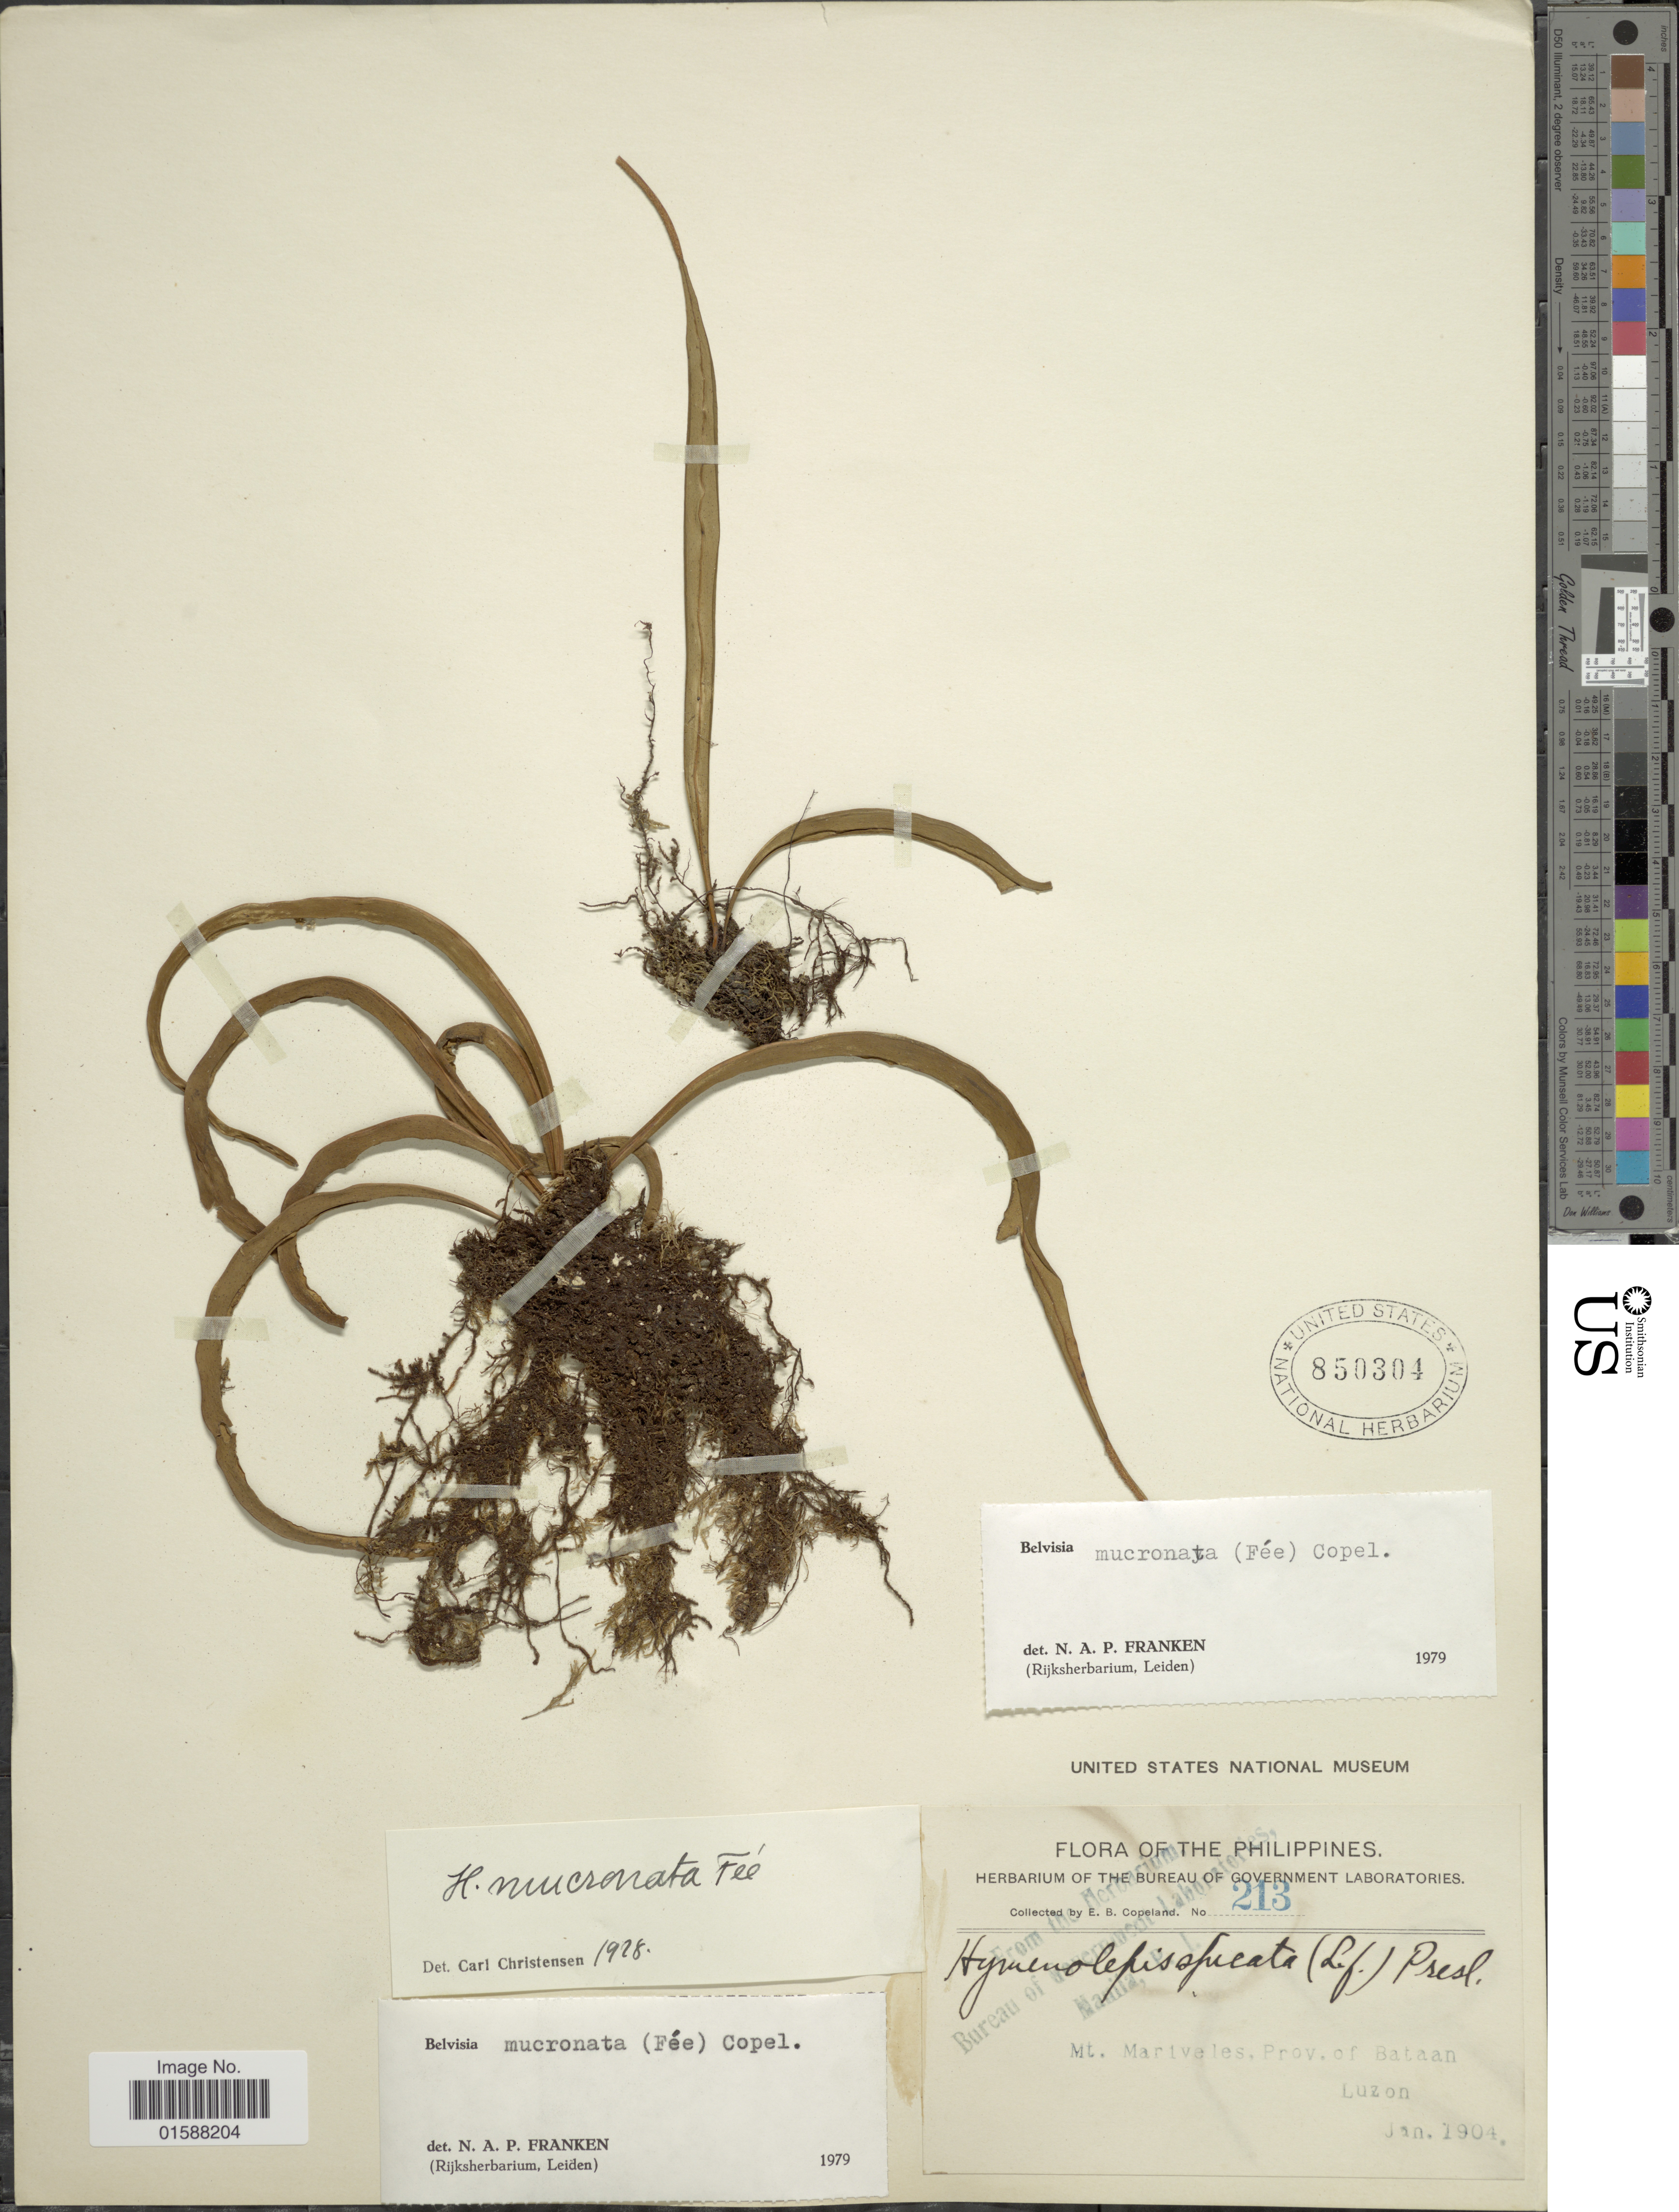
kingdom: Plantae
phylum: Tracheophyta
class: Polypodiopsida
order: Polypodiales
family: Polypodiaceae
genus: Lepisorus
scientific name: Lepisorus mucronatus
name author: (Fée) Li S. Wang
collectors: E. B. Copeland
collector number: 213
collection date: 1904-01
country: Philippines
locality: Mt. Mariveles, Prov. of Bataan, Luzon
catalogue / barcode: US 850304